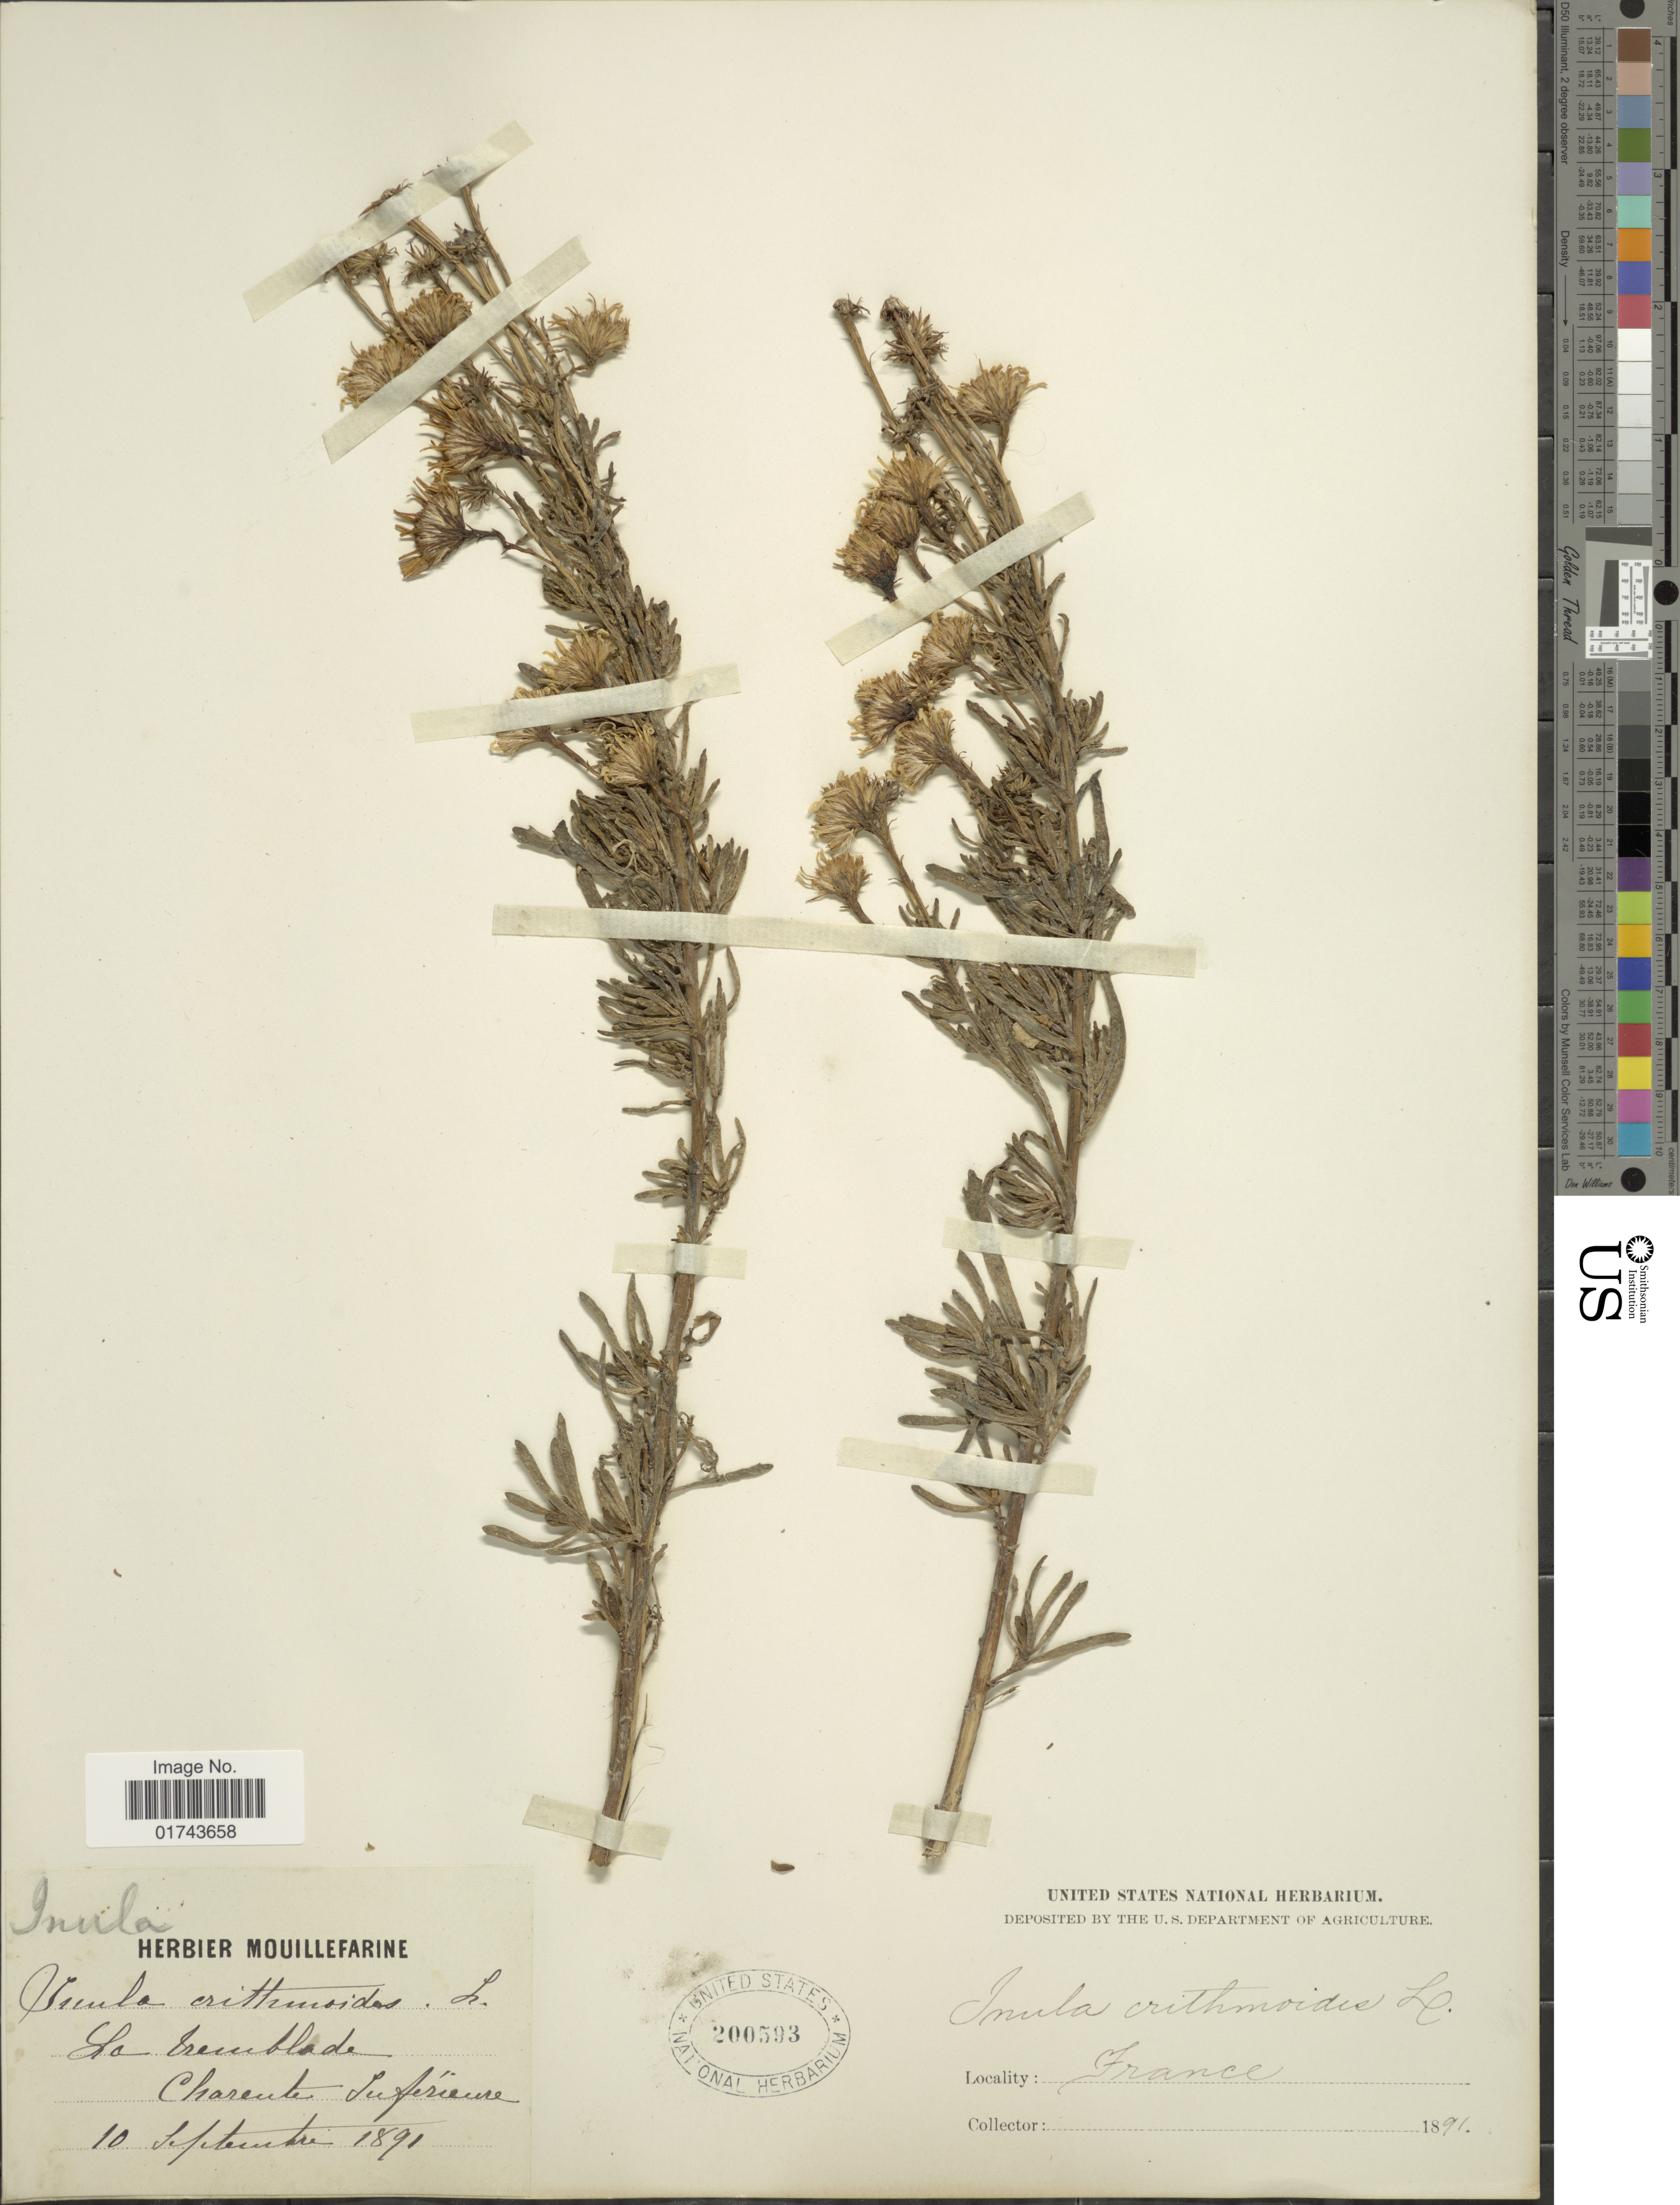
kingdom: Plantae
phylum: Tracheophyta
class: Magnoliopsida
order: Asterales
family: Asteraceae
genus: Inula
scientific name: Inula crithmoides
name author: L.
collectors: ex herb. Mouillefarine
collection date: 1891-09-10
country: France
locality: Chareute Sufereine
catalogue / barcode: US 200593